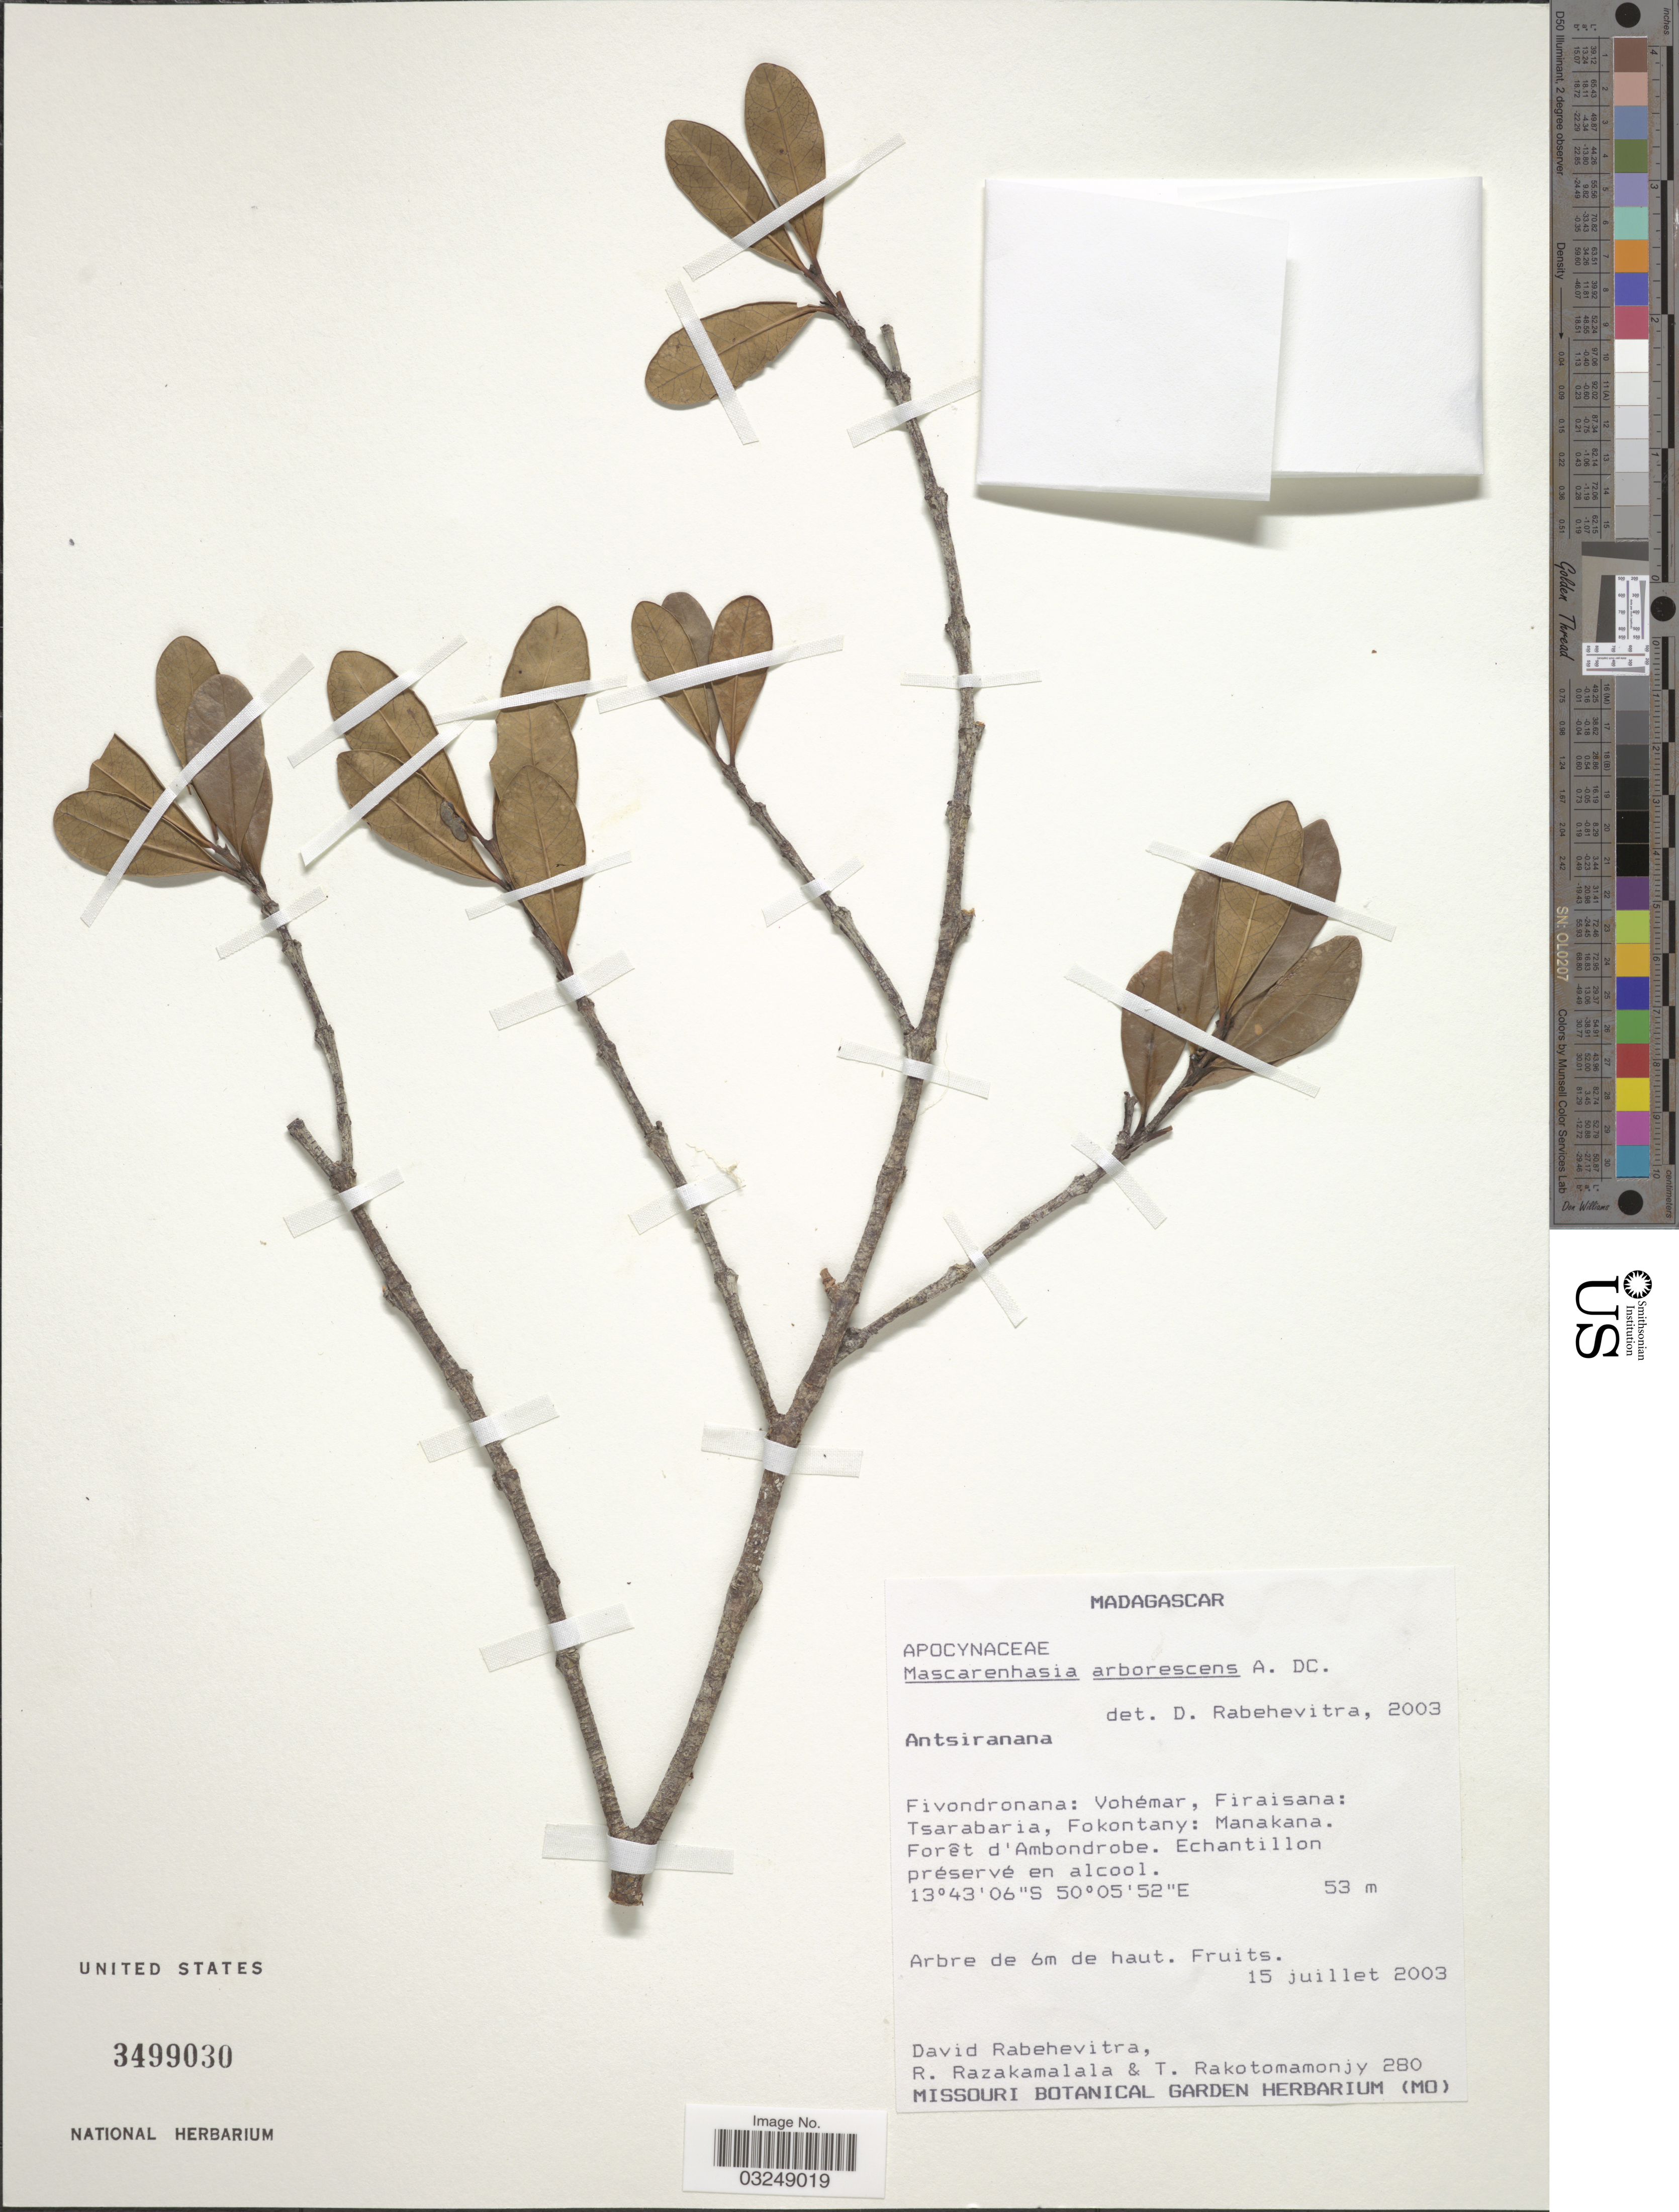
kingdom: Plantae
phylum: Tracheophyta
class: Magnoliopsida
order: Gentianales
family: Apocynaceae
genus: Mascarenhasia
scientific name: Mascarenhasia arborescens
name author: A. DC.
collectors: D. Rabehevitra, R. Razakamalala & T. Rakotomamonjy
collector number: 280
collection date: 2003-07-15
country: Madagascar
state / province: Sava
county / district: Vohémar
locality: Fivondronana: Vohémar, Firaisana: Tsarabaria, Fokontany: Manakana. Forêt d'Ambondrobe.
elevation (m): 53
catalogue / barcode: US 3499030